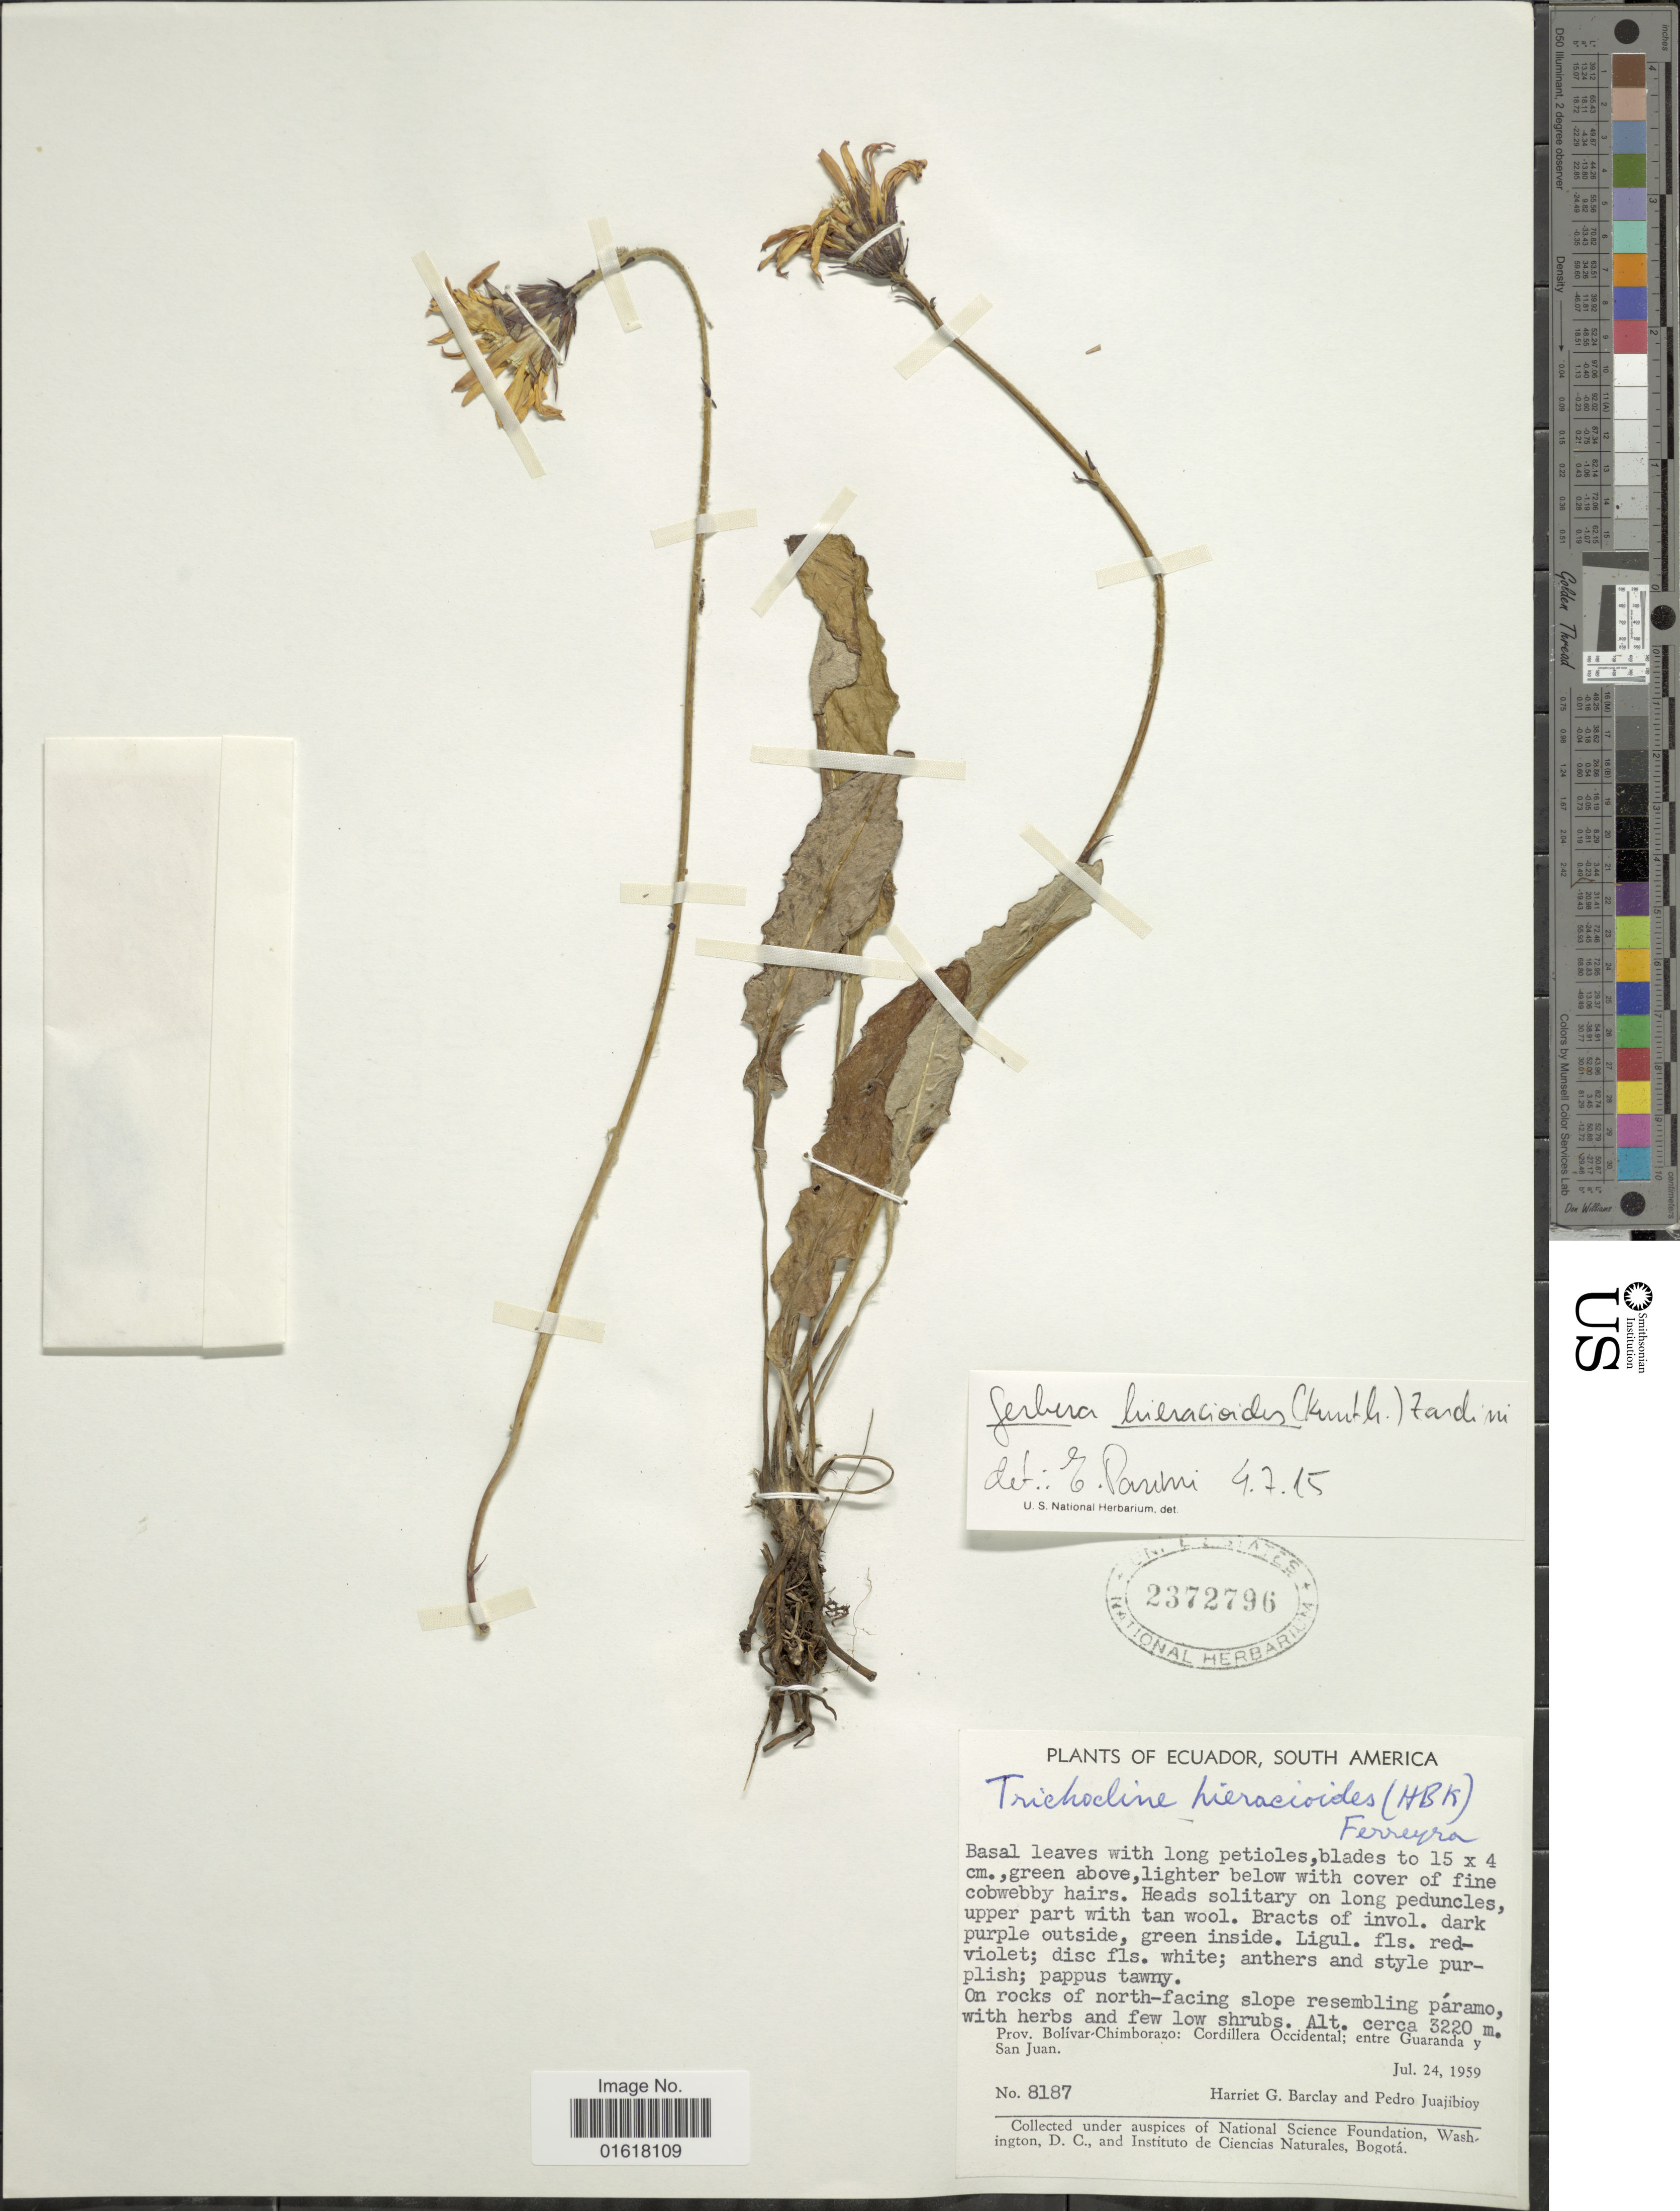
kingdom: Plantae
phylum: Tracheophyta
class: Magnoliopsida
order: Asterales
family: Asteraceae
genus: Trichocline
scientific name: Trichocline hieracioides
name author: (Kunth) Ferreyra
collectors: H. G. Barclay & P. Juajibioy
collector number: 8187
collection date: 1959-07-24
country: Ecuador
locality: Prov. Bolivar-Chimborazo: Cordillera Occidental; entre Guaranda y San Juan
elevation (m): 3220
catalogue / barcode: US 2372796